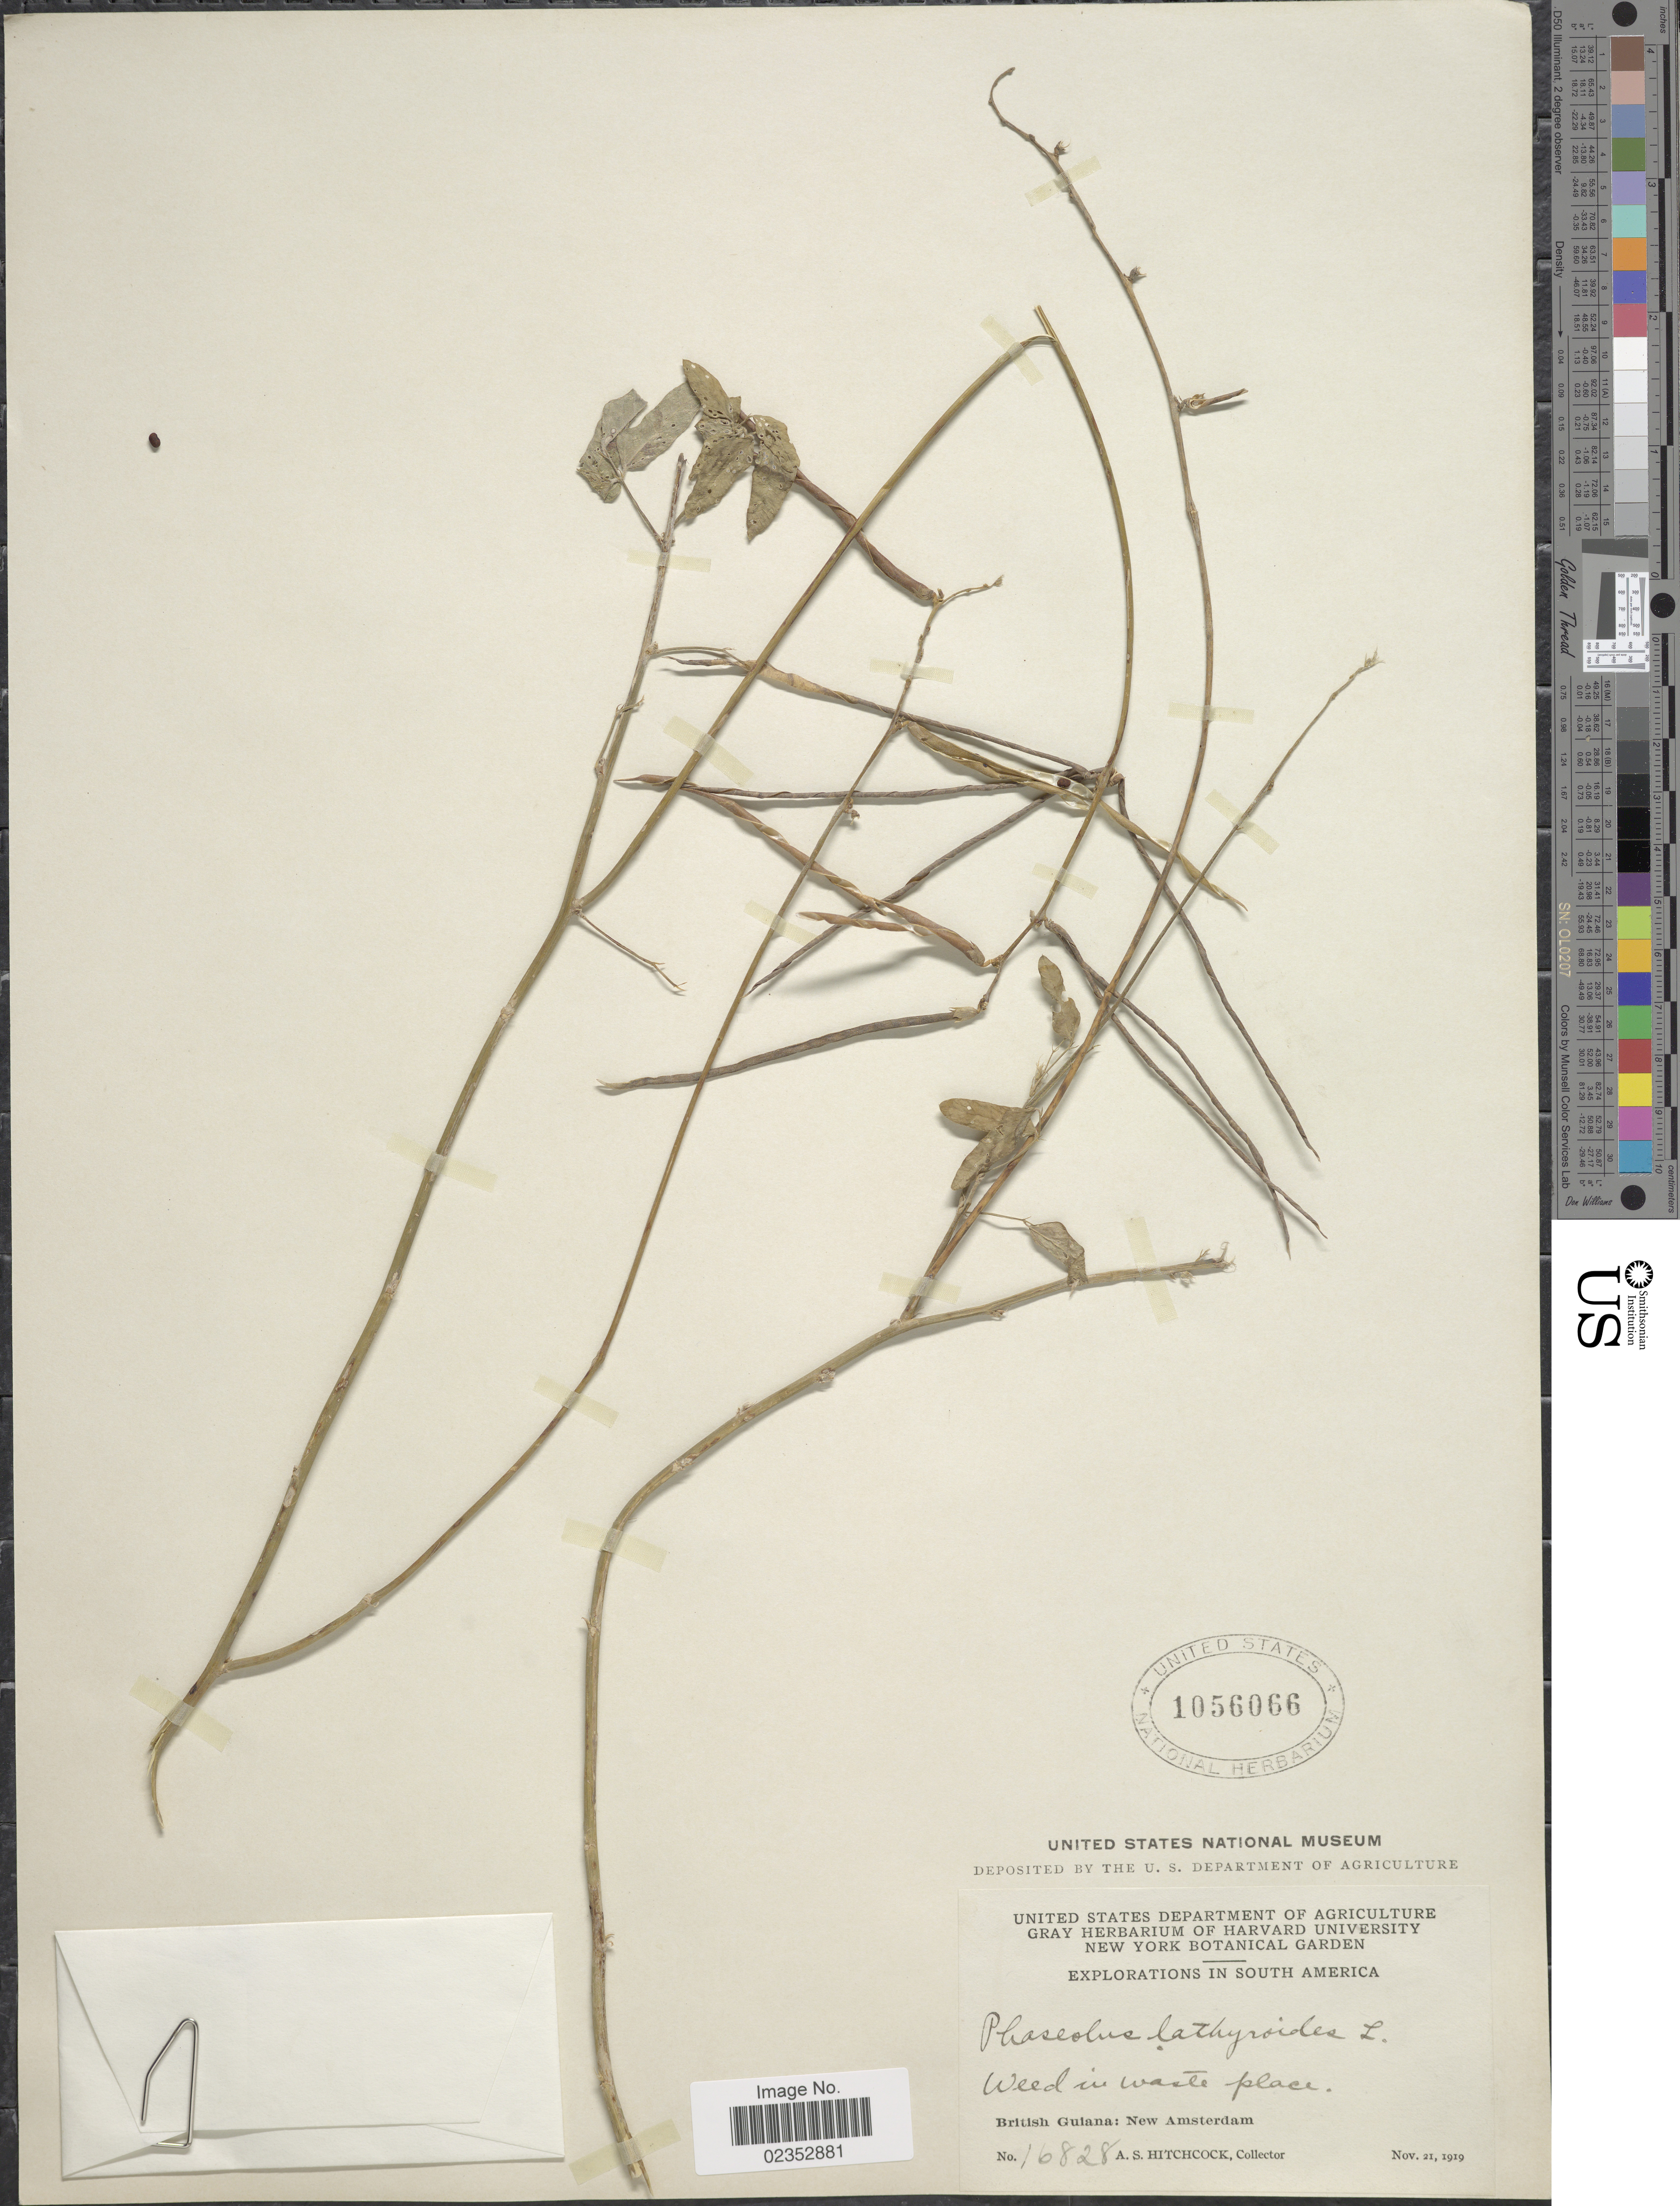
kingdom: Plantae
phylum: Tracheophyta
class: Magnoliopsida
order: Fabales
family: Fabaceae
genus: Phaseolus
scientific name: Phaseolus lathyroides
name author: L.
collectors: A. S. Hitchcock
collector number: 16828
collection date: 1919-11-21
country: Guyana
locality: British Guiana: New Amsterdam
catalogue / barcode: US 1056066